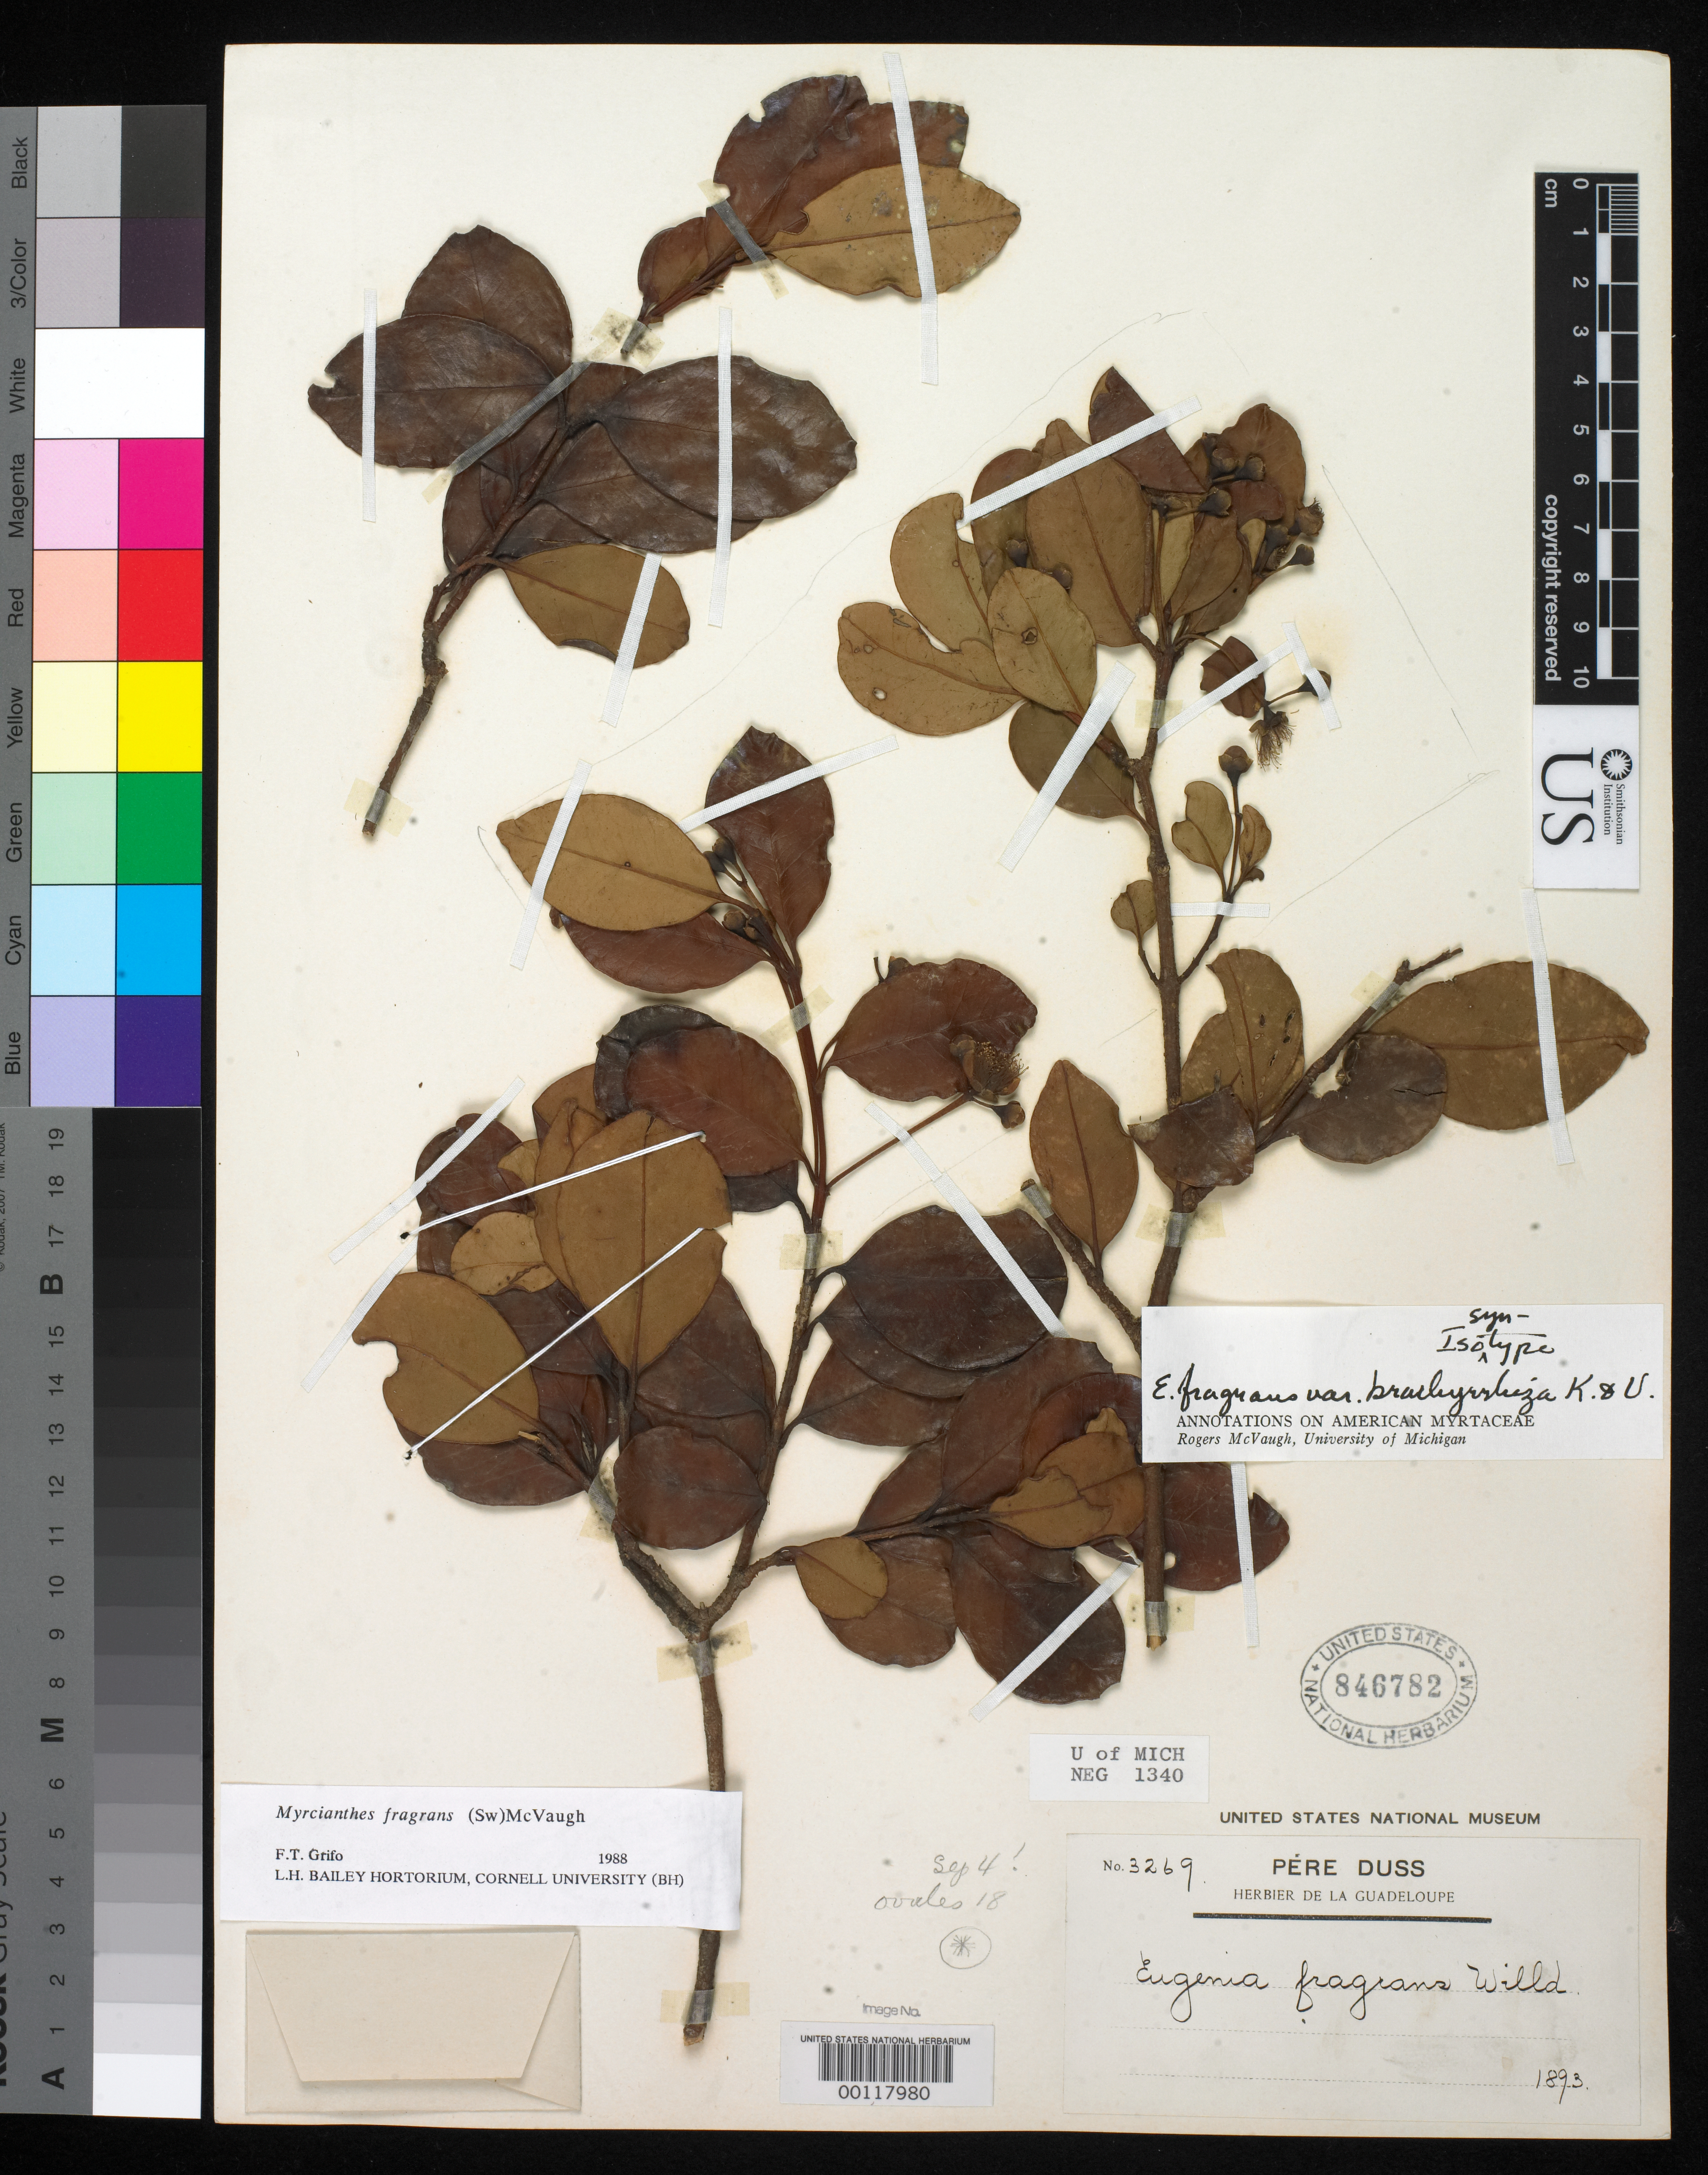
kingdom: Plantae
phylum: Tracheophyta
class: Magnoliopsida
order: Myrtales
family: Myrtaceae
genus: Eugenia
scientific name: Eugenia fragrans var. brachyrhiza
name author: Krug & Urb.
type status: Isosyntype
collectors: Père Duss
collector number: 3269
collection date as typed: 1893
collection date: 1893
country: Guadeloupe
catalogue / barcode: US 846782